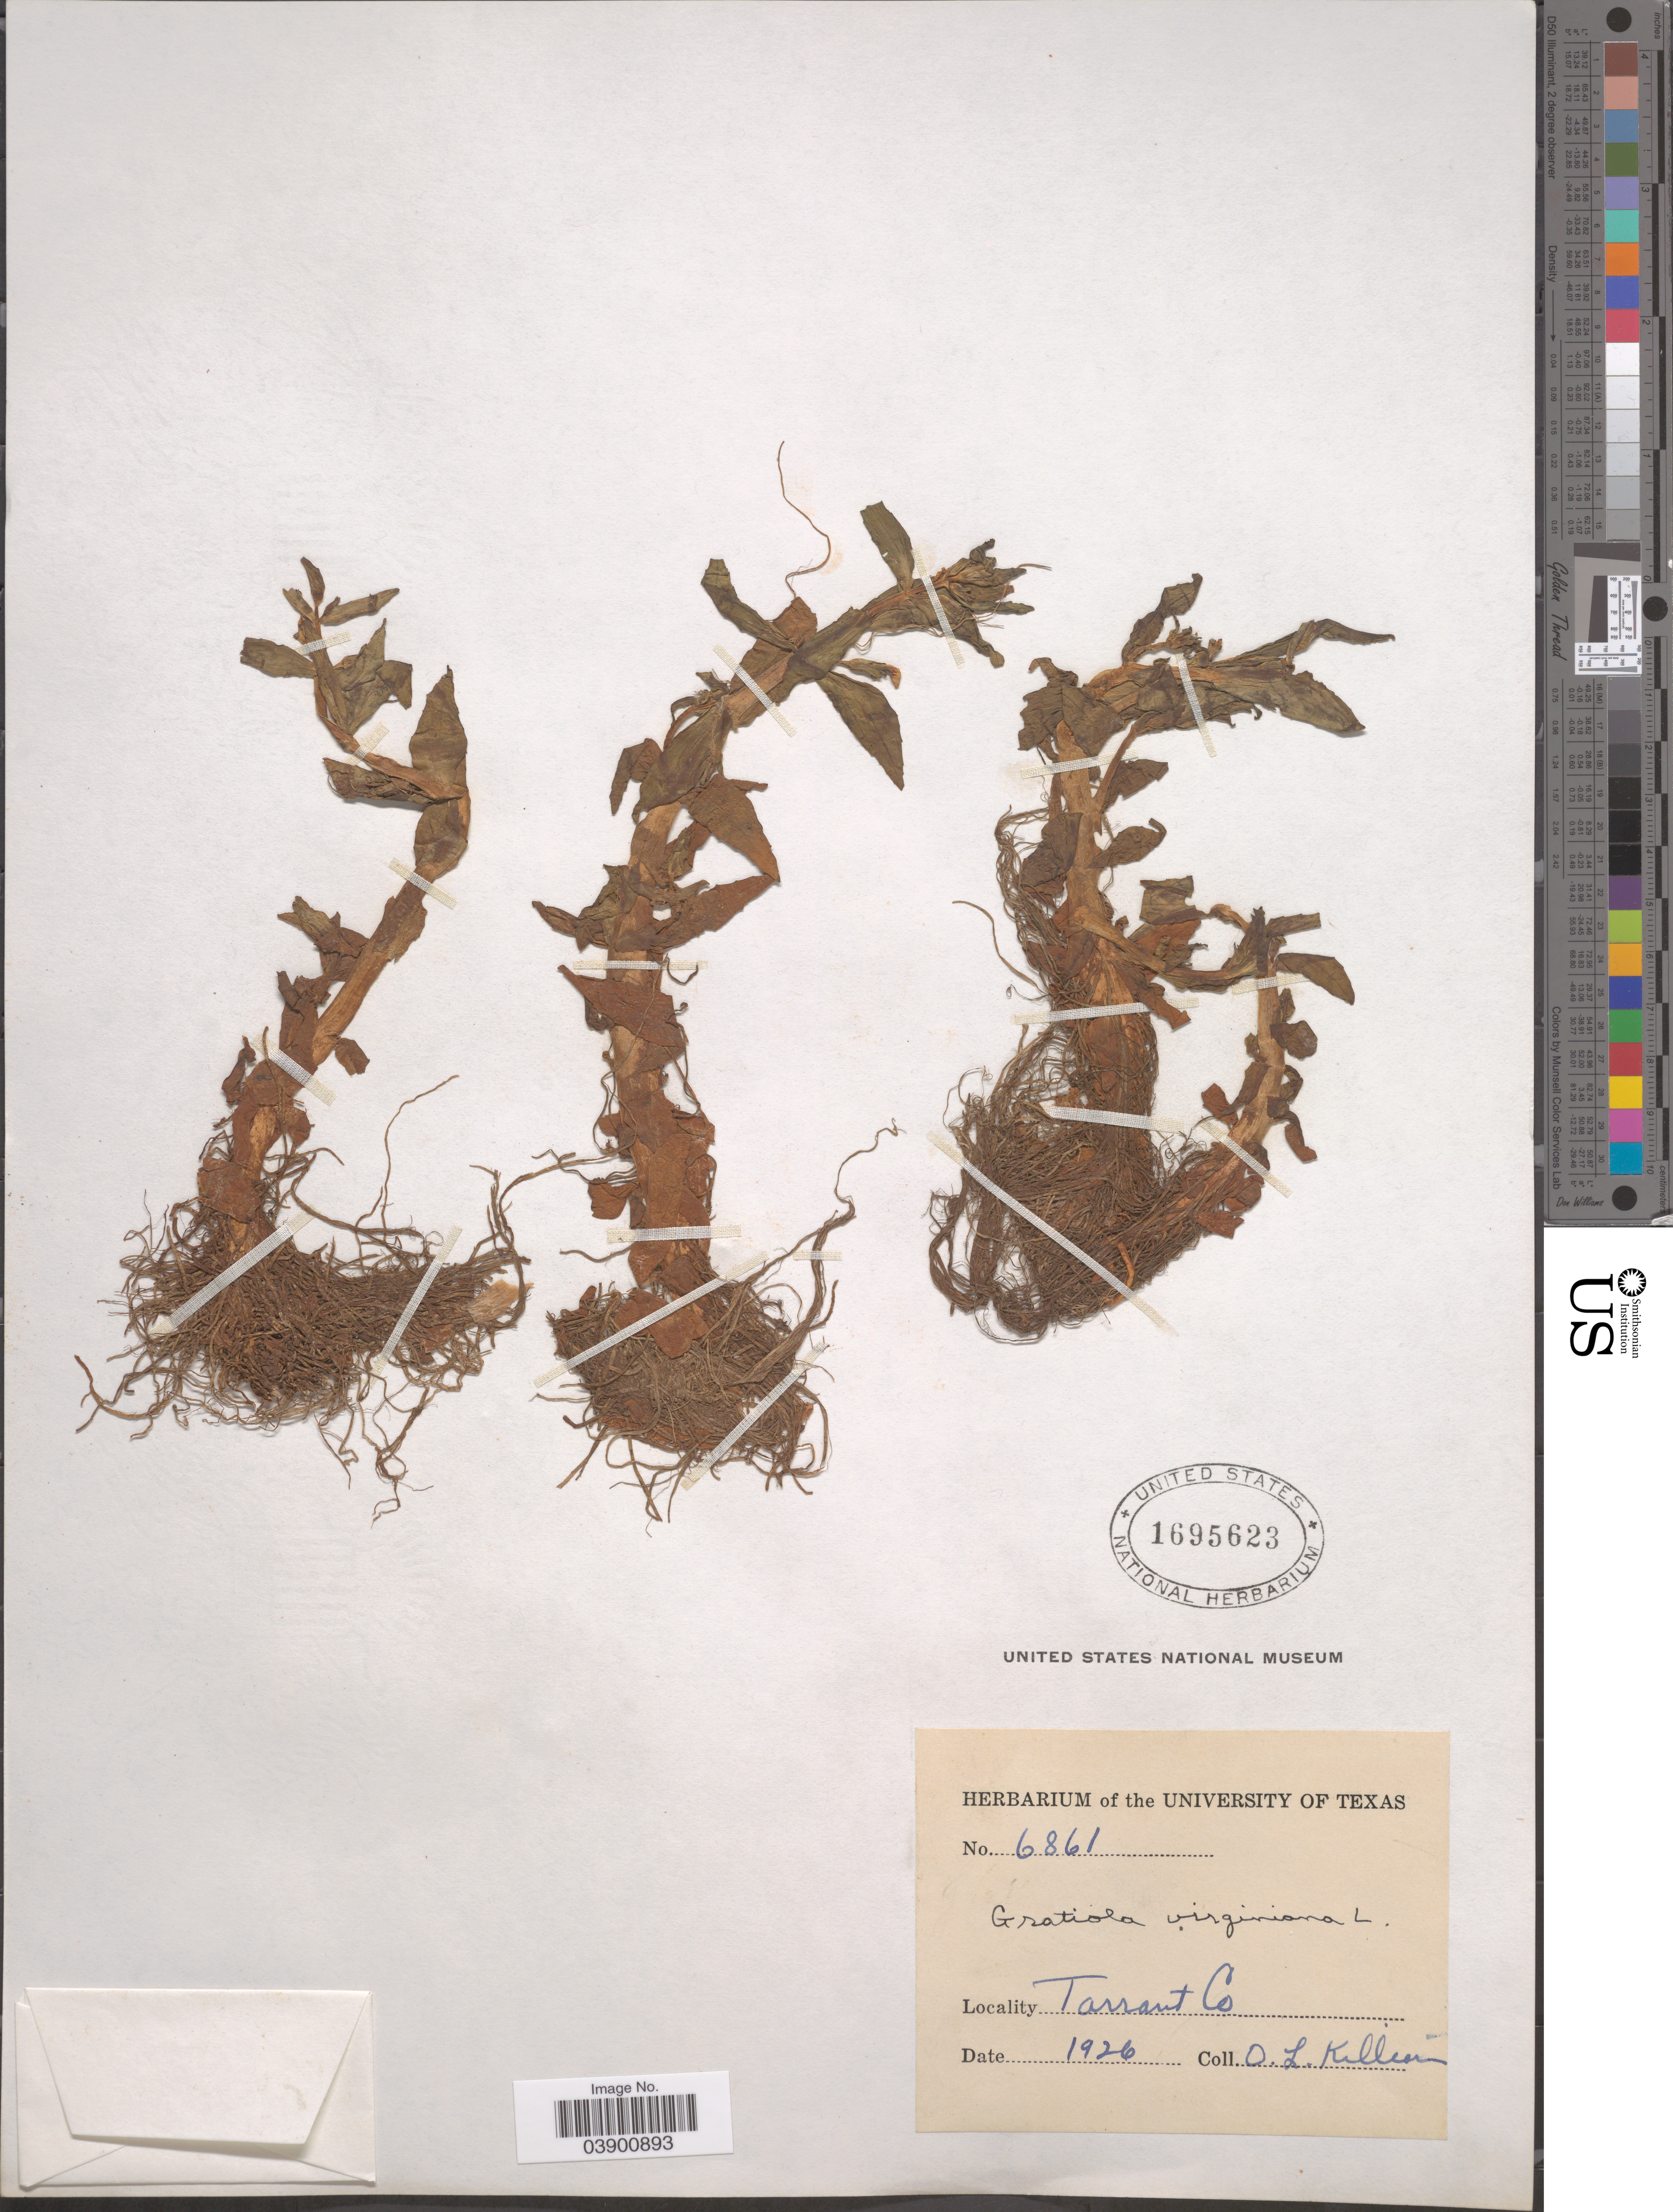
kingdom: Plantae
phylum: Tracheophyta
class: Magnoliopsida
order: Lamiales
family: Plantaginaceae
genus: Gratiola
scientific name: Gratiola virginiana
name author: L.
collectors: O. Killian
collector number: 6861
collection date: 1926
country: United States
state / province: Texas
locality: Tarrant Co.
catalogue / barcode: US 1695623